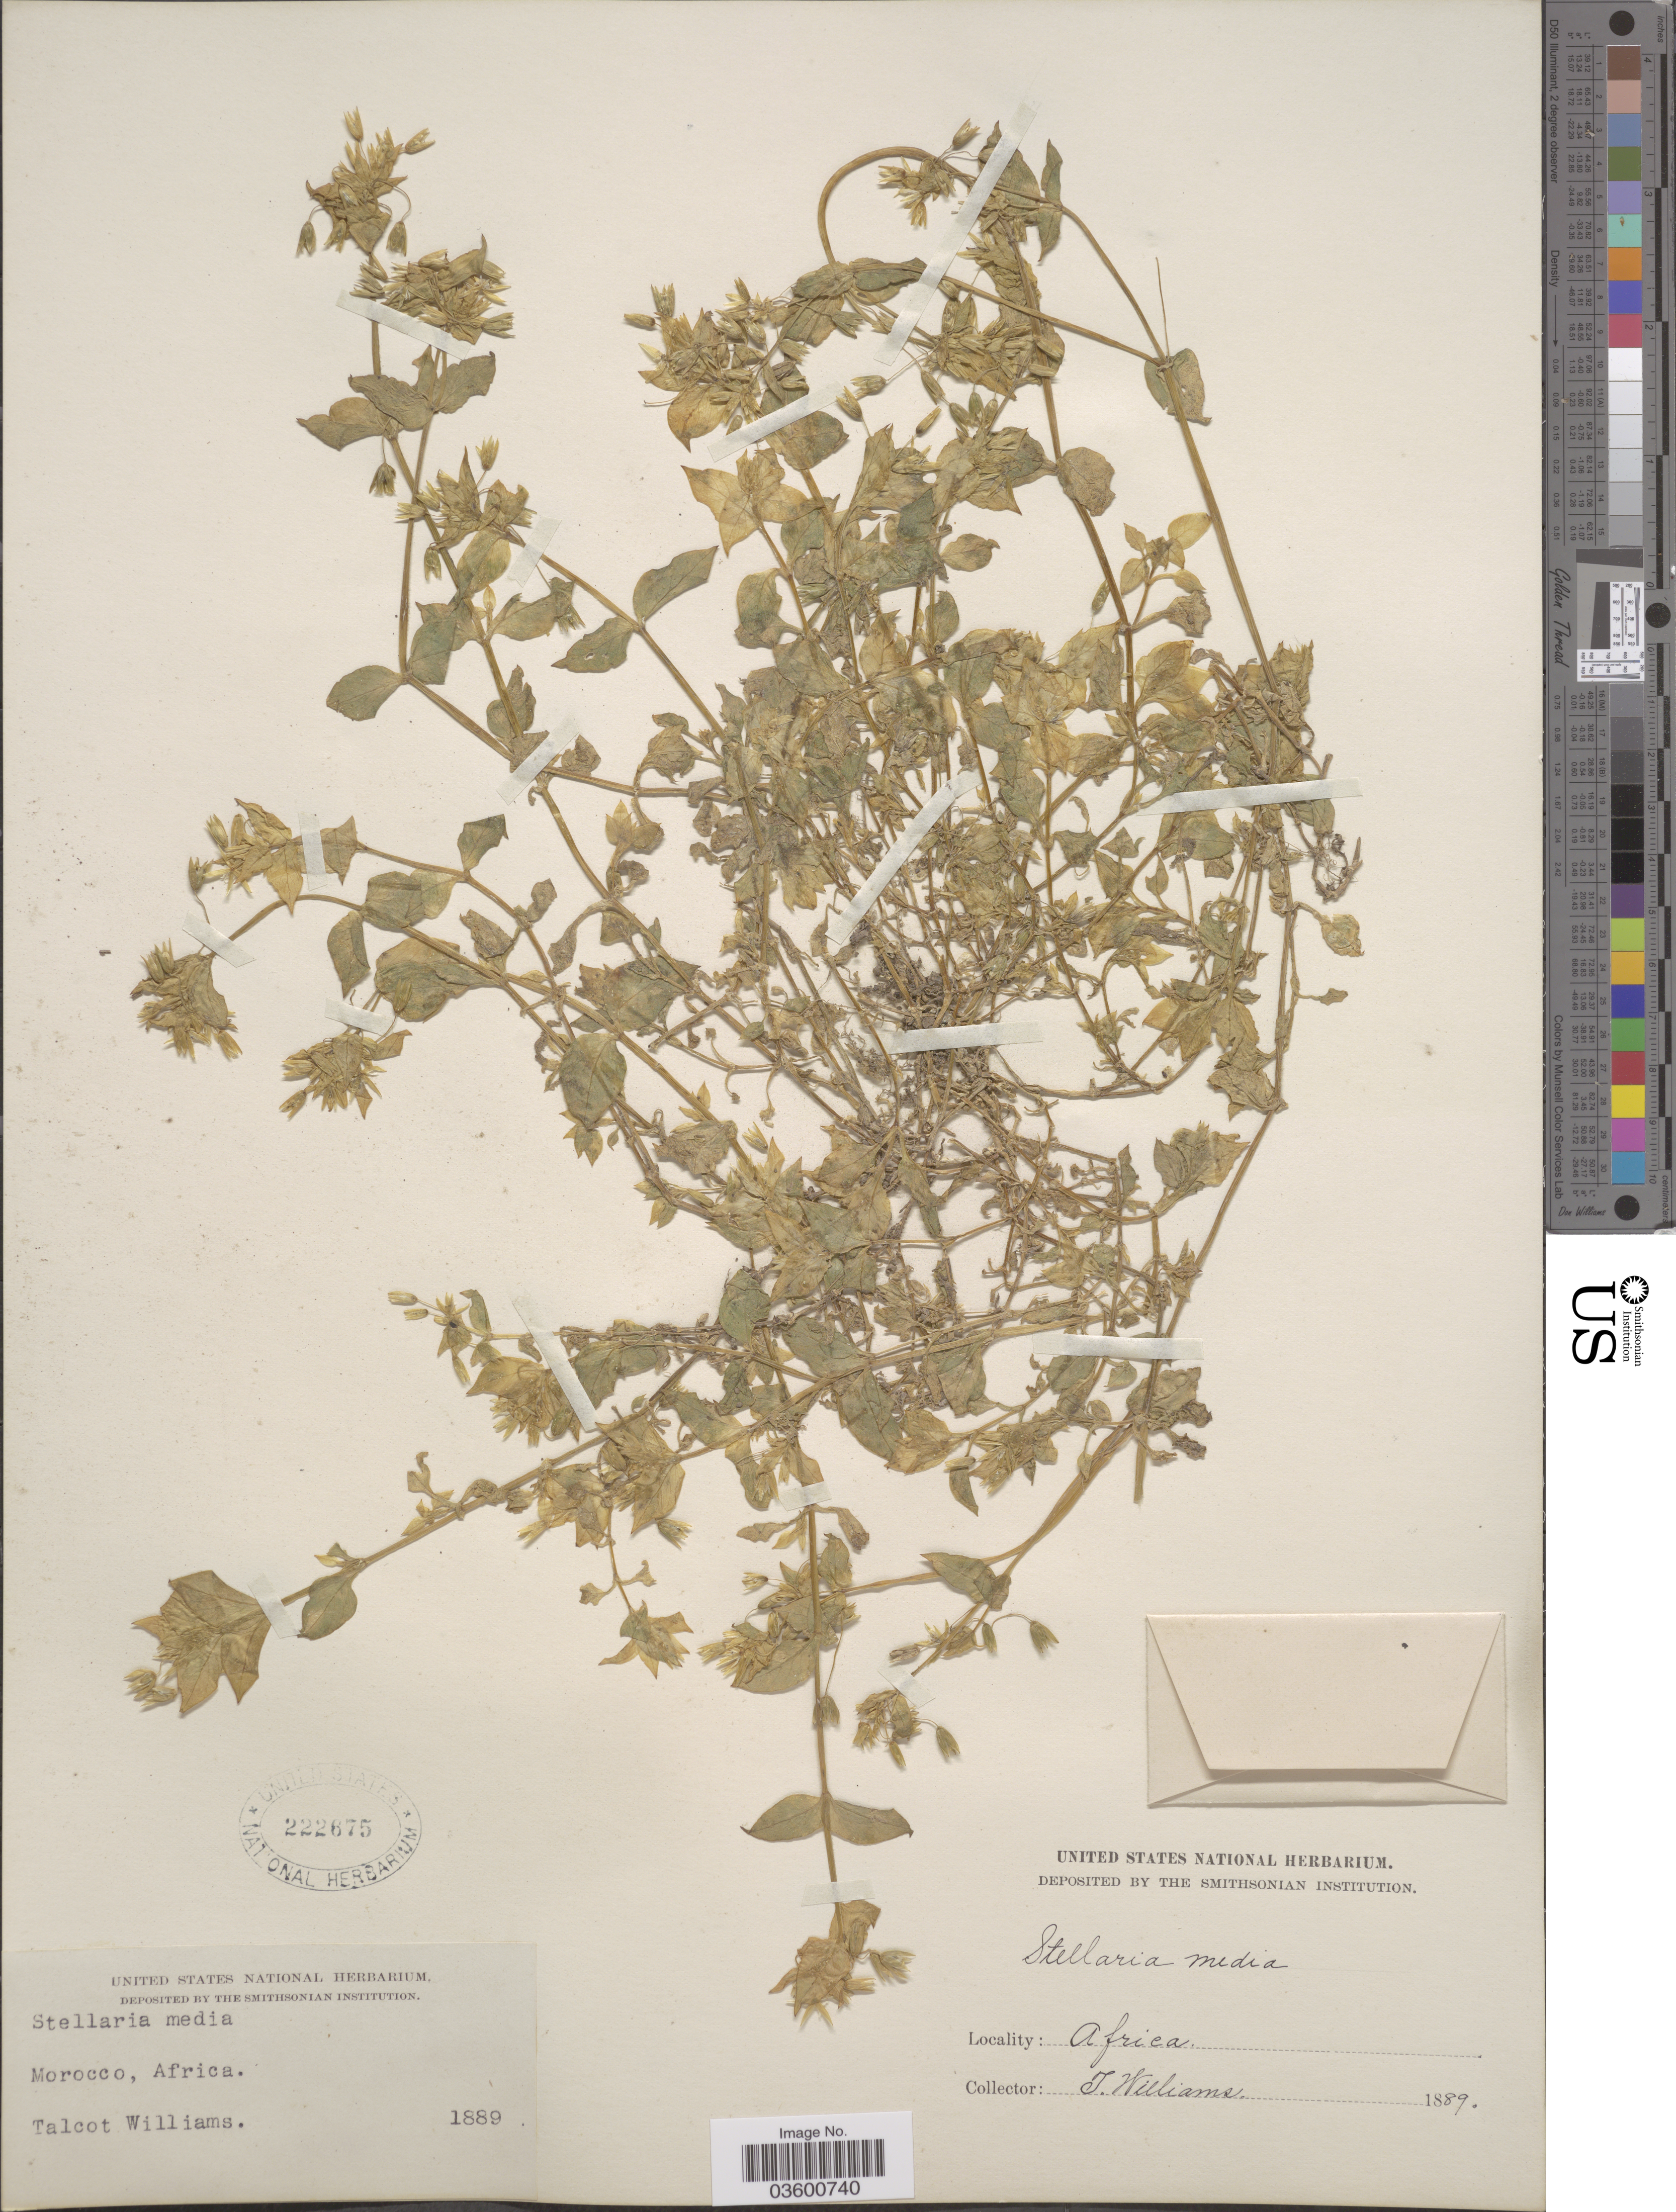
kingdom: Plantae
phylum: Tracheophyta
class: Magnoliopsida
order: Caryophyllales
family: Caryophyllaceae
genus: Stellaria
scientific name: Stellaria media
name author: (L.) Vill.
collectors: T. Williams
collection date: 1889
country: Morocco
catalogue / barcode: US 222675